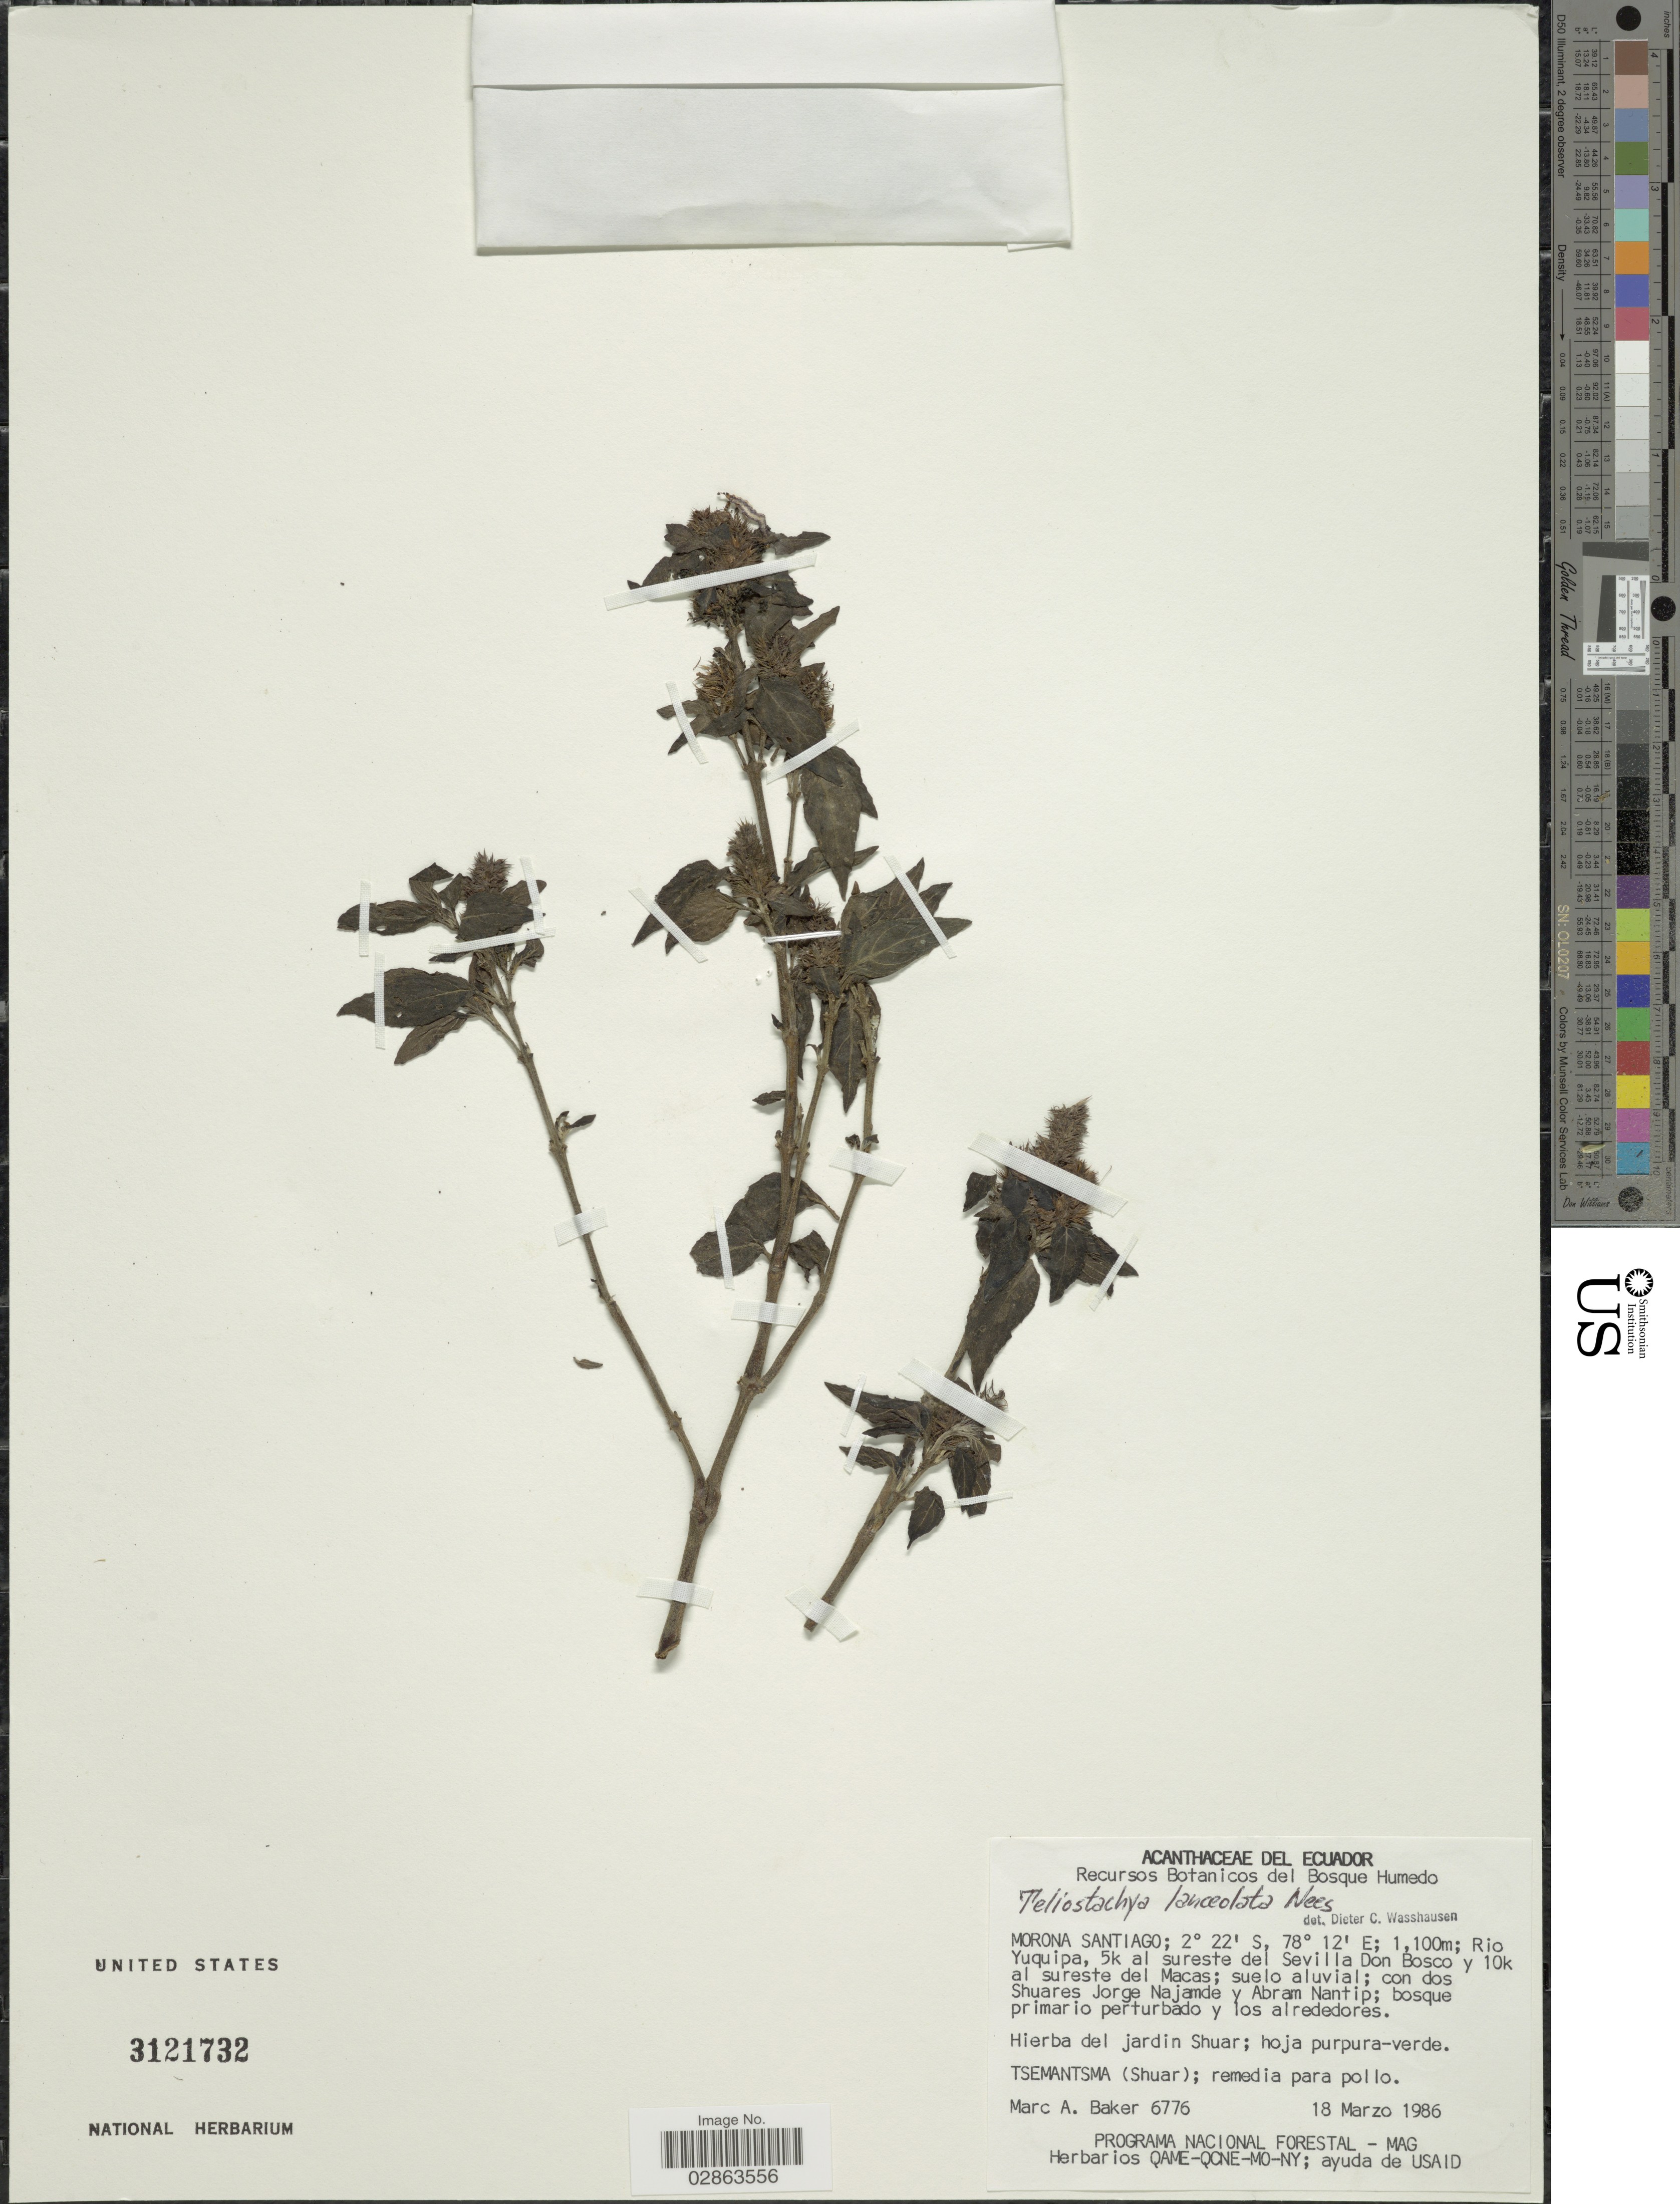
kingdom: Plantae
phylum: Tracheophyta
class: Magnoliopsida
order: Lamiales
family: Acanthaceae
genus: Teliostachya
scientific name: Teliostachya lanceolata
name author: Nees in Mart.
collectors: M. A. Baker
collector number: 6776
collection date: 1986-03-18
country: Ecuador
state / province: Morona-Santiago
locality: Rio Yuquipa, 5k al sureste del Sevilla Don Bosco y 10k Shuares Jorge Najamde y Abram Nantip.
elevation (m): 1100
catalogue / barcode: US 3121732